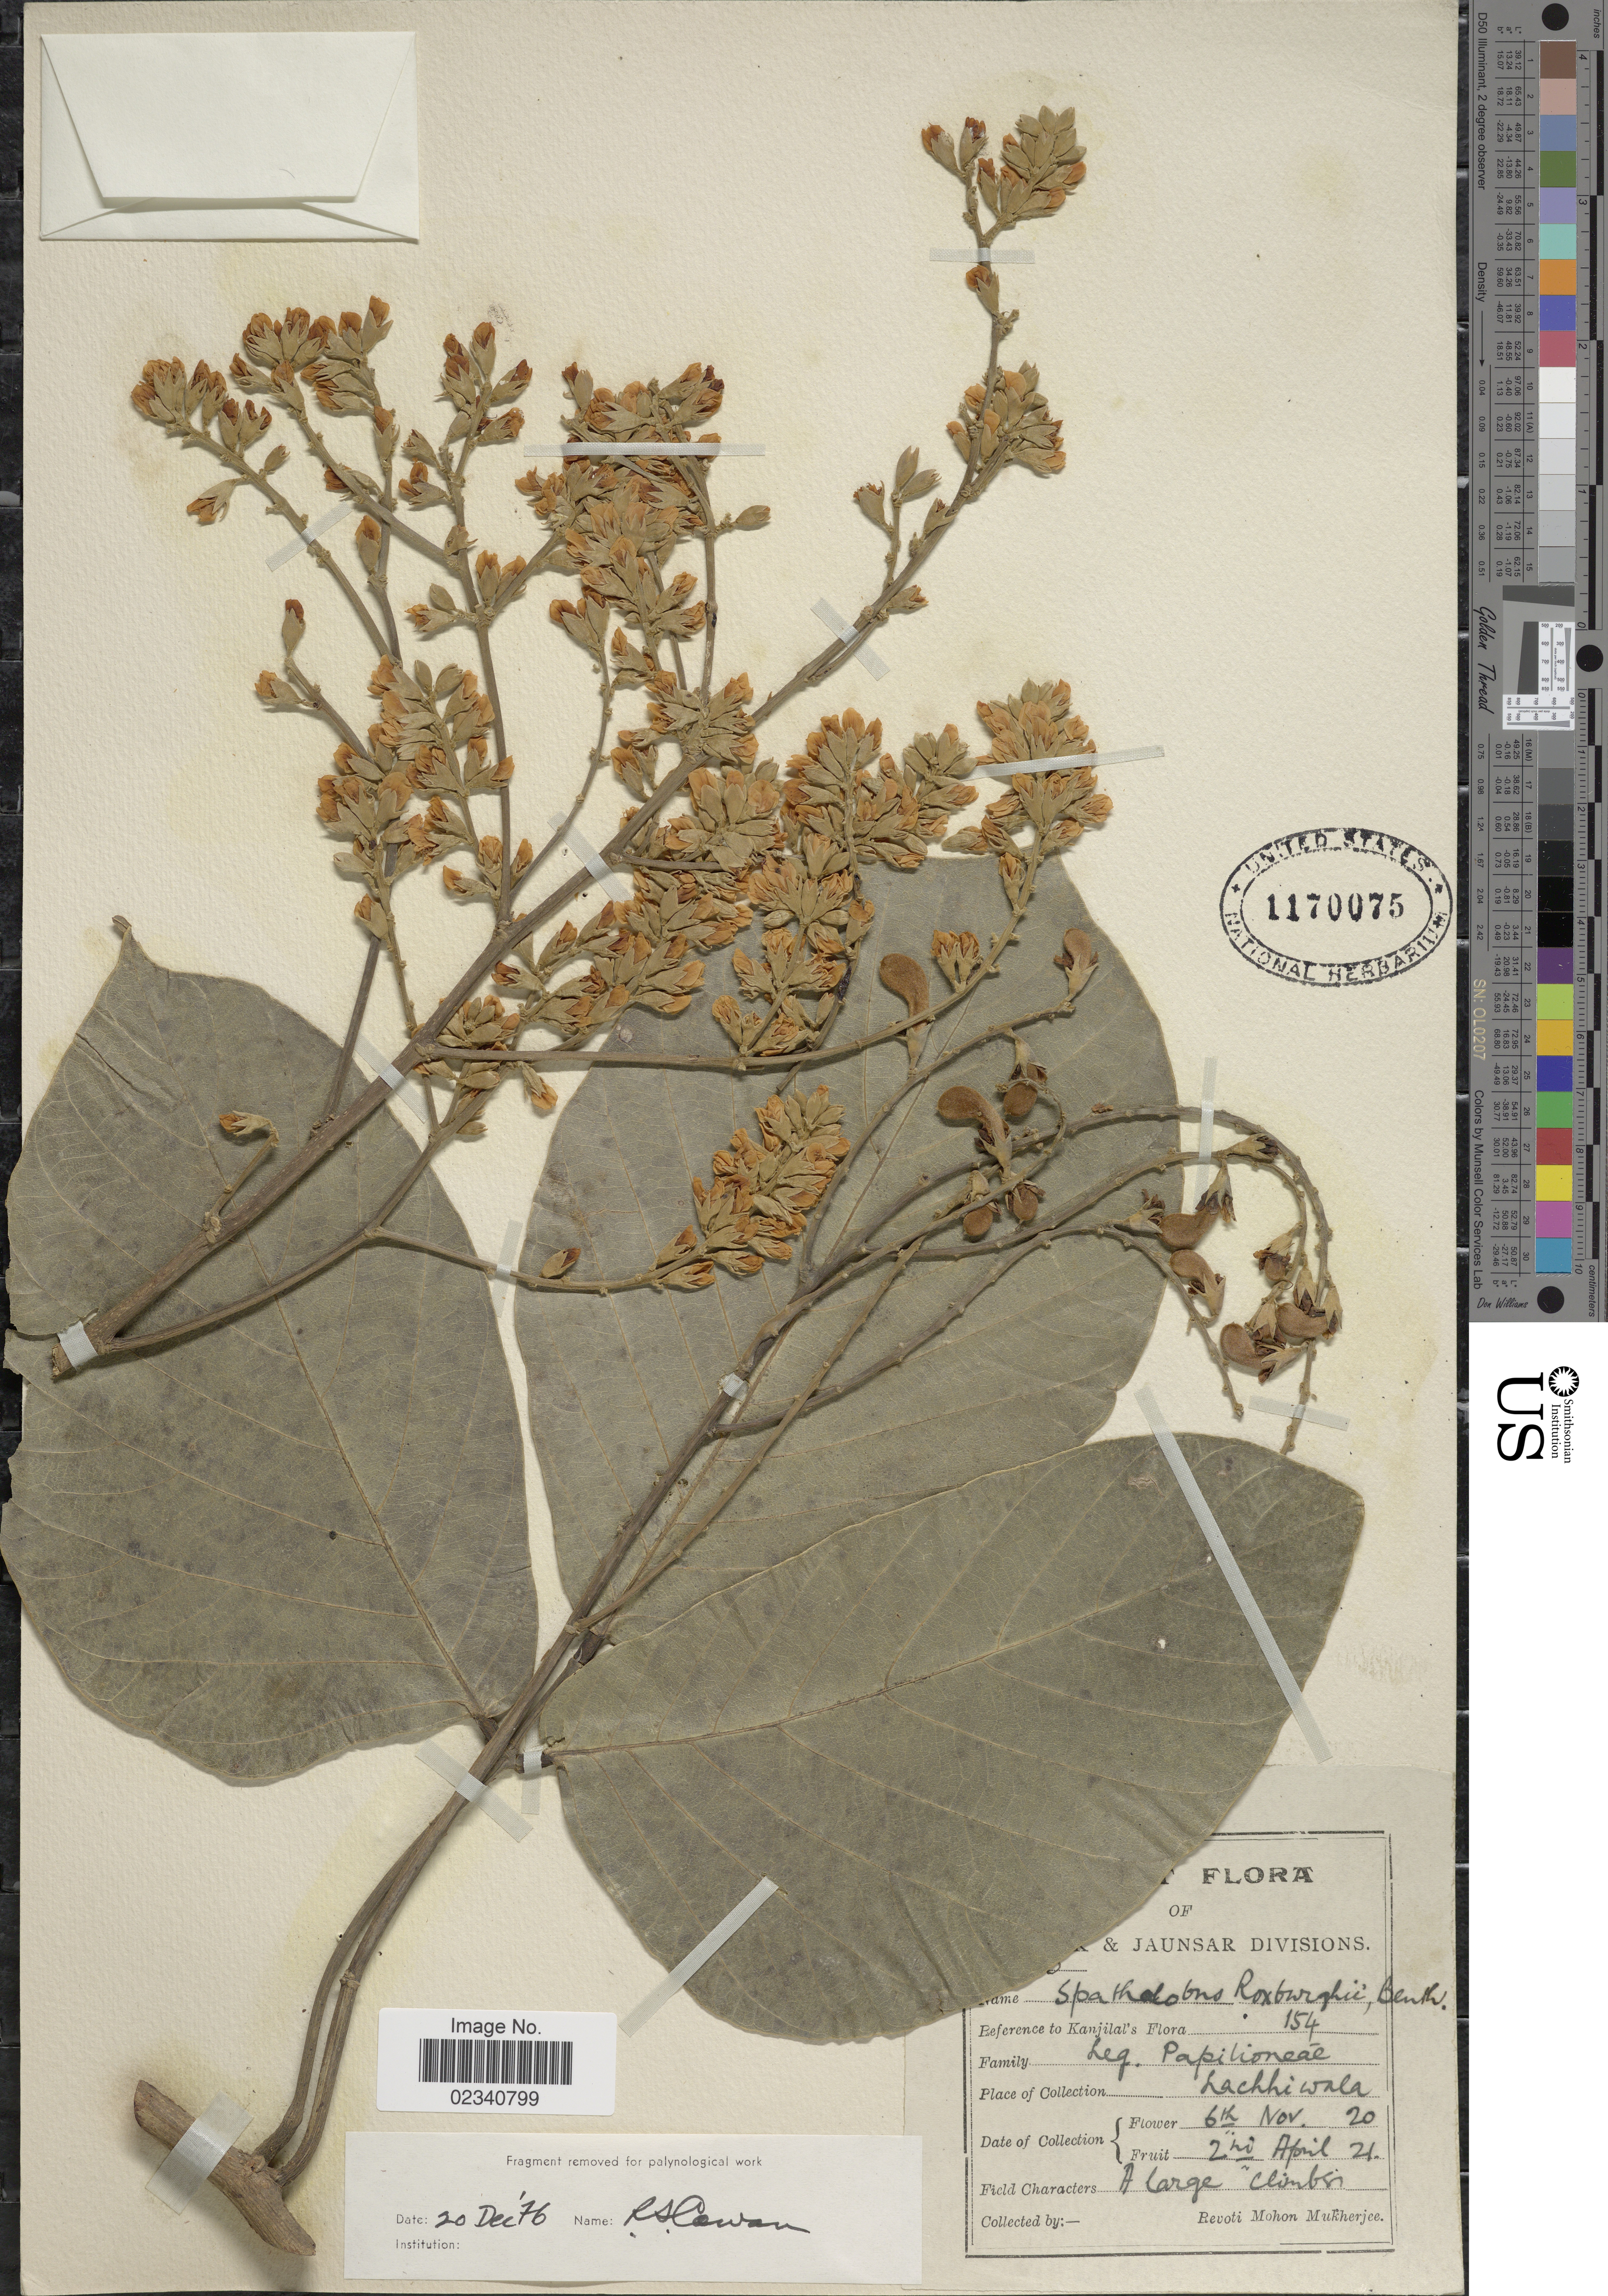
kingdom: Plantae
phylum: Tracheophyta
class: Magnoliopsida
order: Fabales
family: Fabaceae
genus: Spatholobus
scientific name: Spatholobus parviflorus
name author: (Roxb. ex G. Don) Kuntze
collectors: R. Mukherjee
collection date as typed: Transcribed d/m/y: 2/11/20 to 2/4/21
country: India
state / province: Uttarakhand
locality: [illegible text]Jaunsar divisons. Lachhiwala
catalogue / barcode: US 1170075